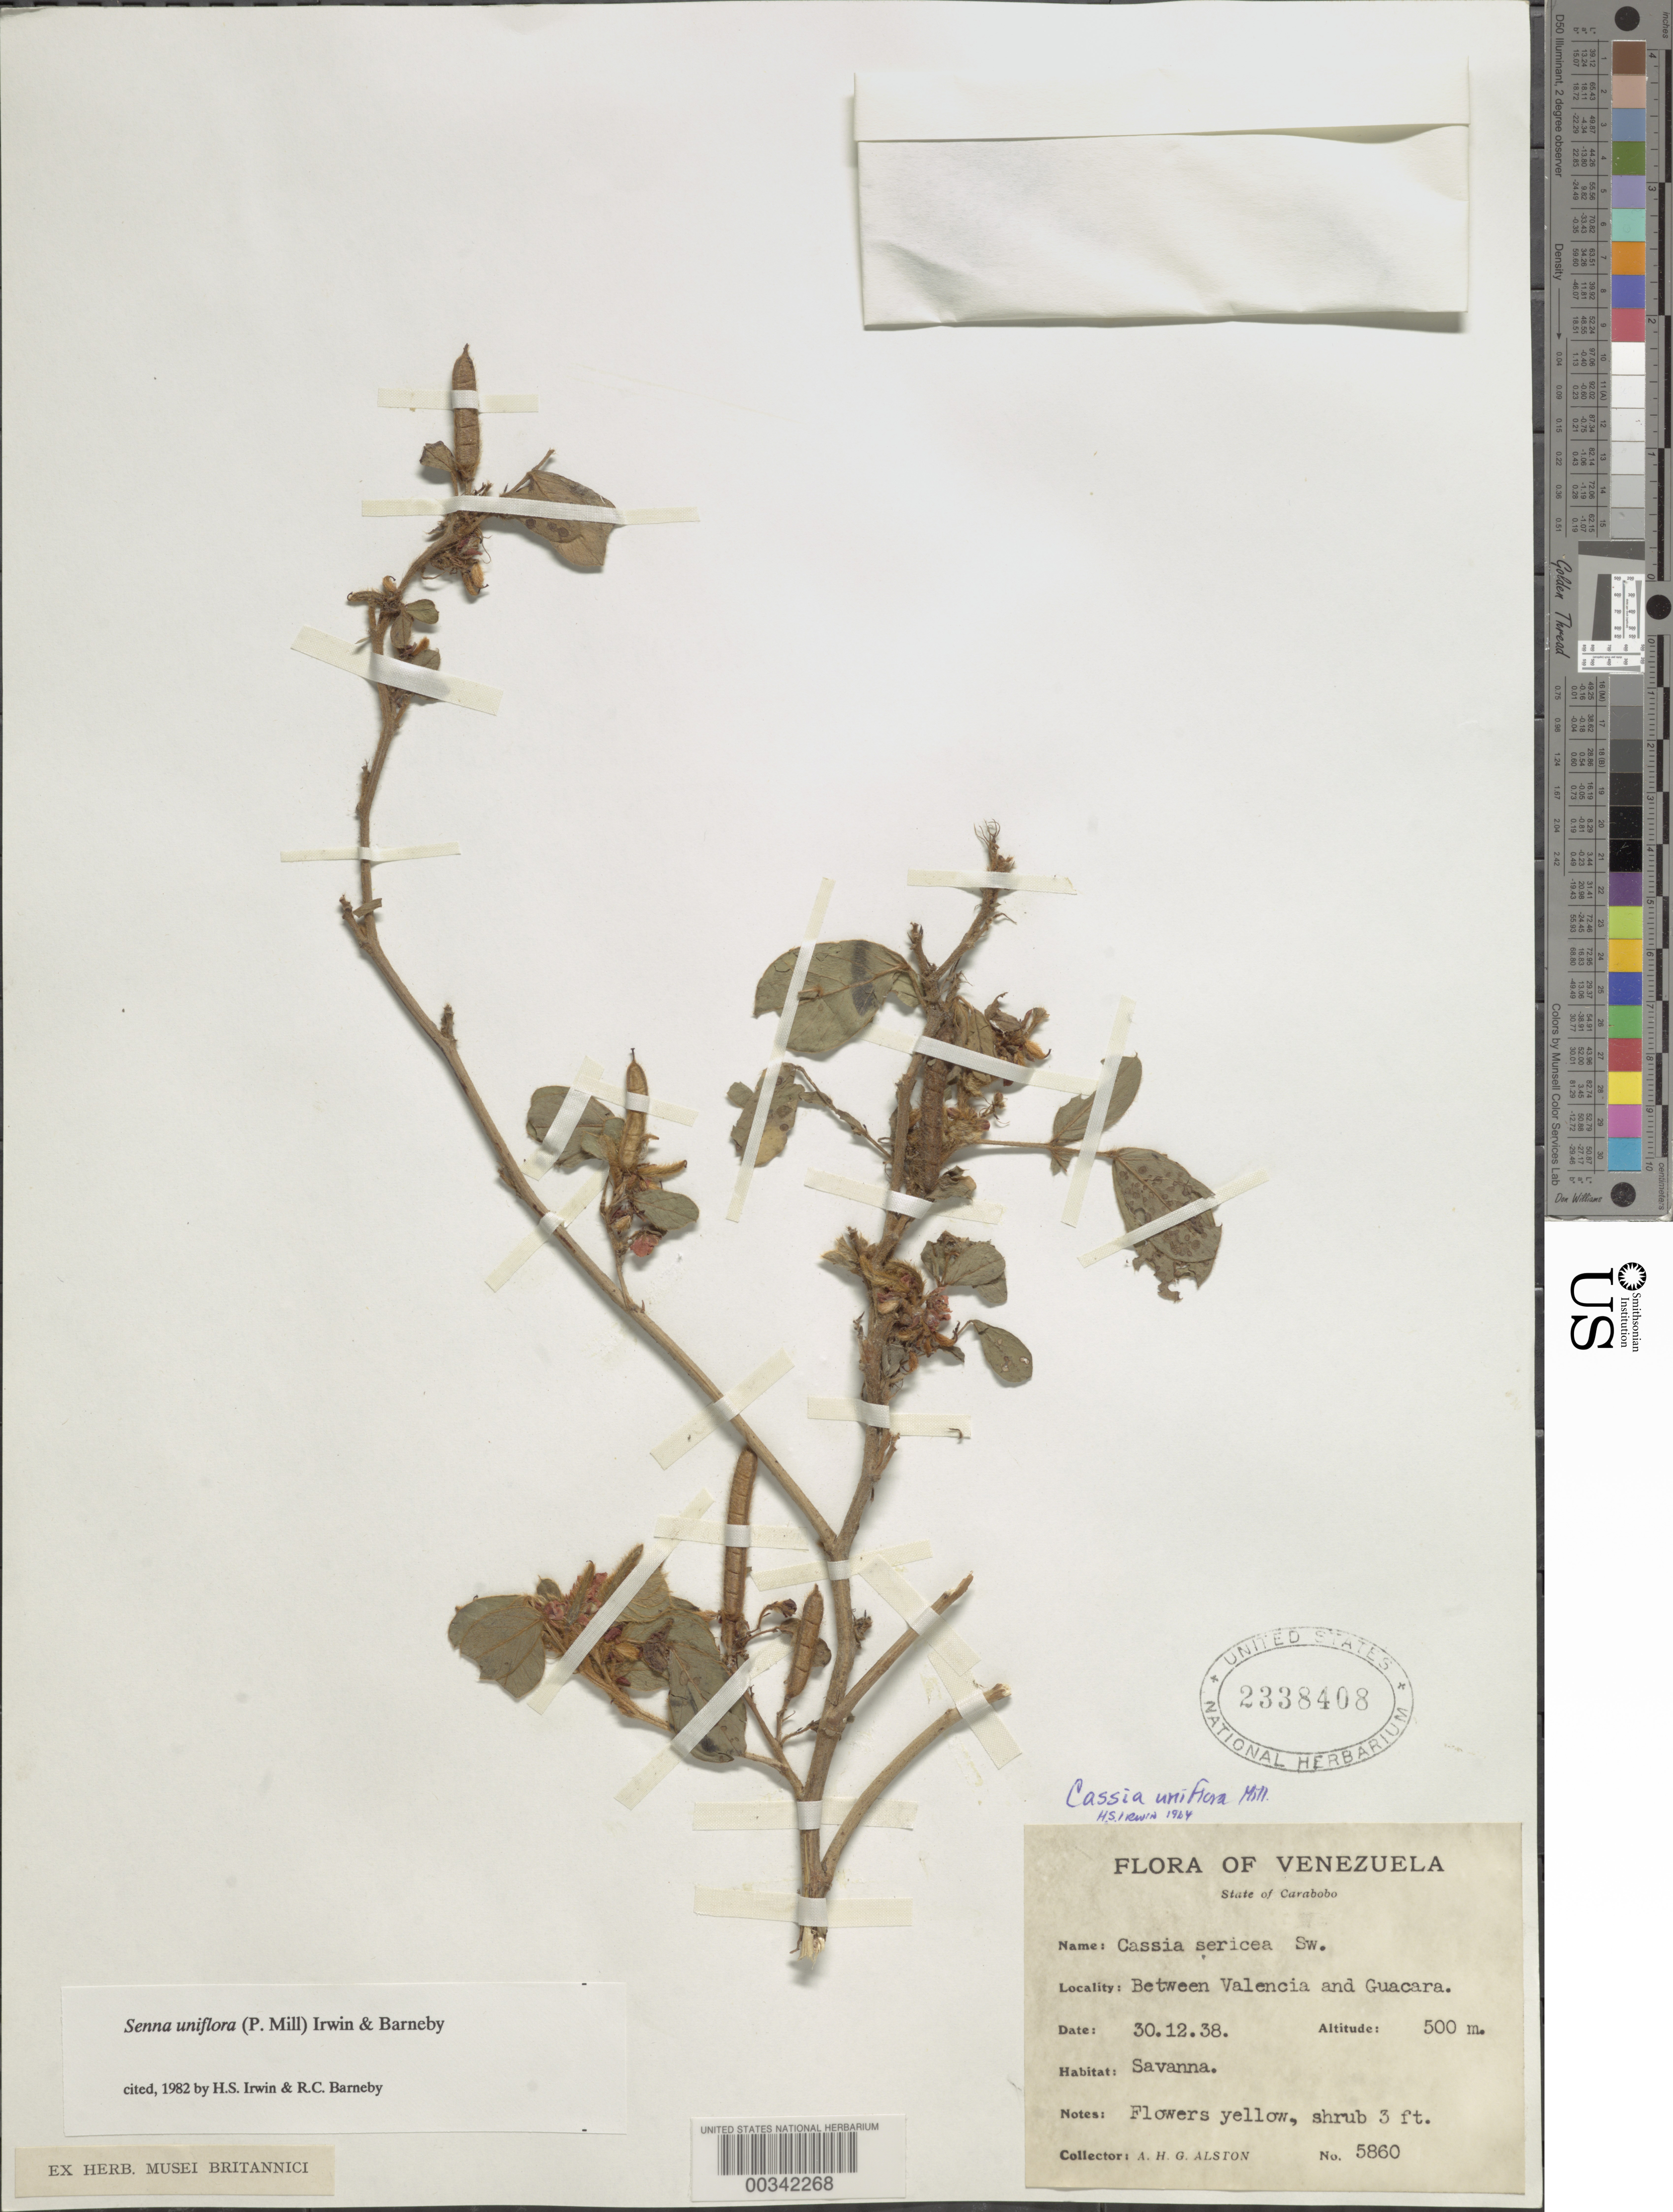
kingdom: Plantae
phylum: Tracheophyta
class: Magnoliopsida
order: Fabales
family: Fabaceae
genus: Senna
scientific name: Senna uniflora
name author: (Mill.) H.S. Irwin & Barneby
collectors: A. H. Alston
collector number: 5860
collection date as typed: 30 Dec 1938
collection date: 1938-12-30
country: Venezuela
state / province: Carabobo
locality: Between valencia and guacara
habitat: Savanna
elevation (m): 500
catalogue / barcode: US 2338408